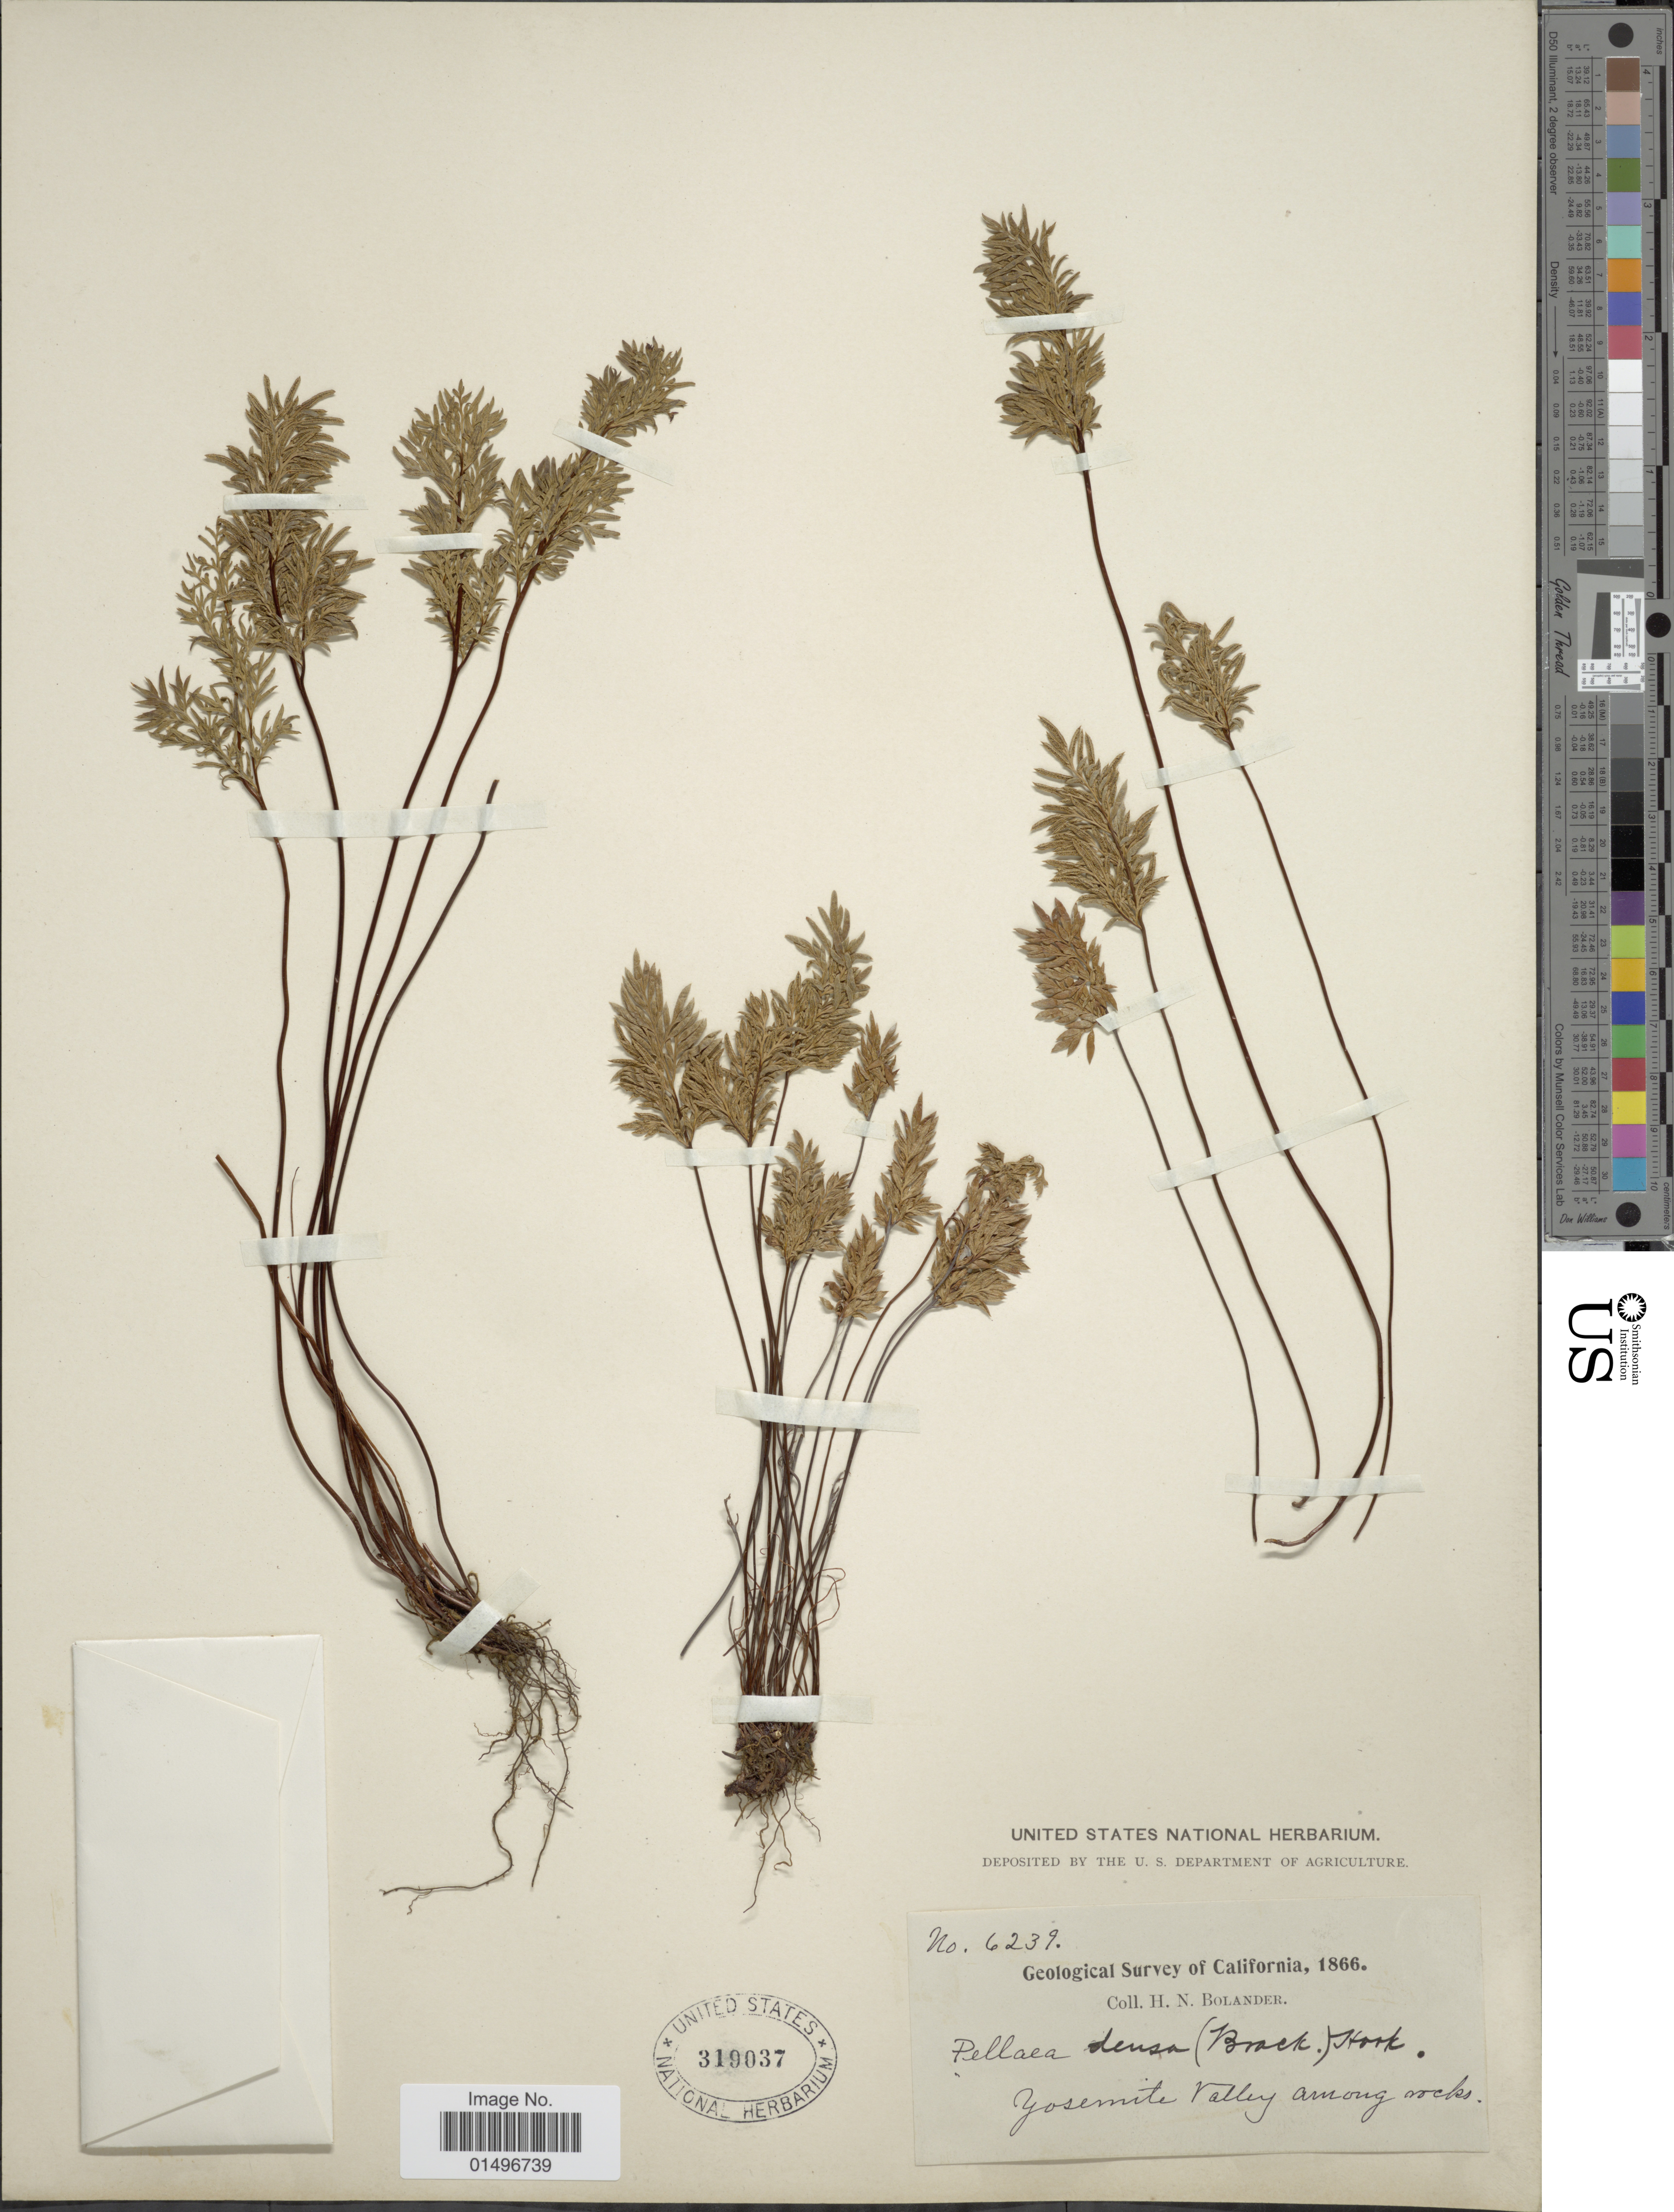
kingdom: Plantae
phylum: Tracheophyta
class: Polypodiopsida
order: Polypodiales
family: Pteridaceae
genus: Aspidotis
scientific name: Aspidotis densa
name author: (Brack.) Lellinger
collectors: H. Bolander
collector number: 6239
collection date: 1866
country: United States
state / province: California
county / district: Mariposa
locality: California, Yosemite Valley.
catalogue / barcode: US 319037